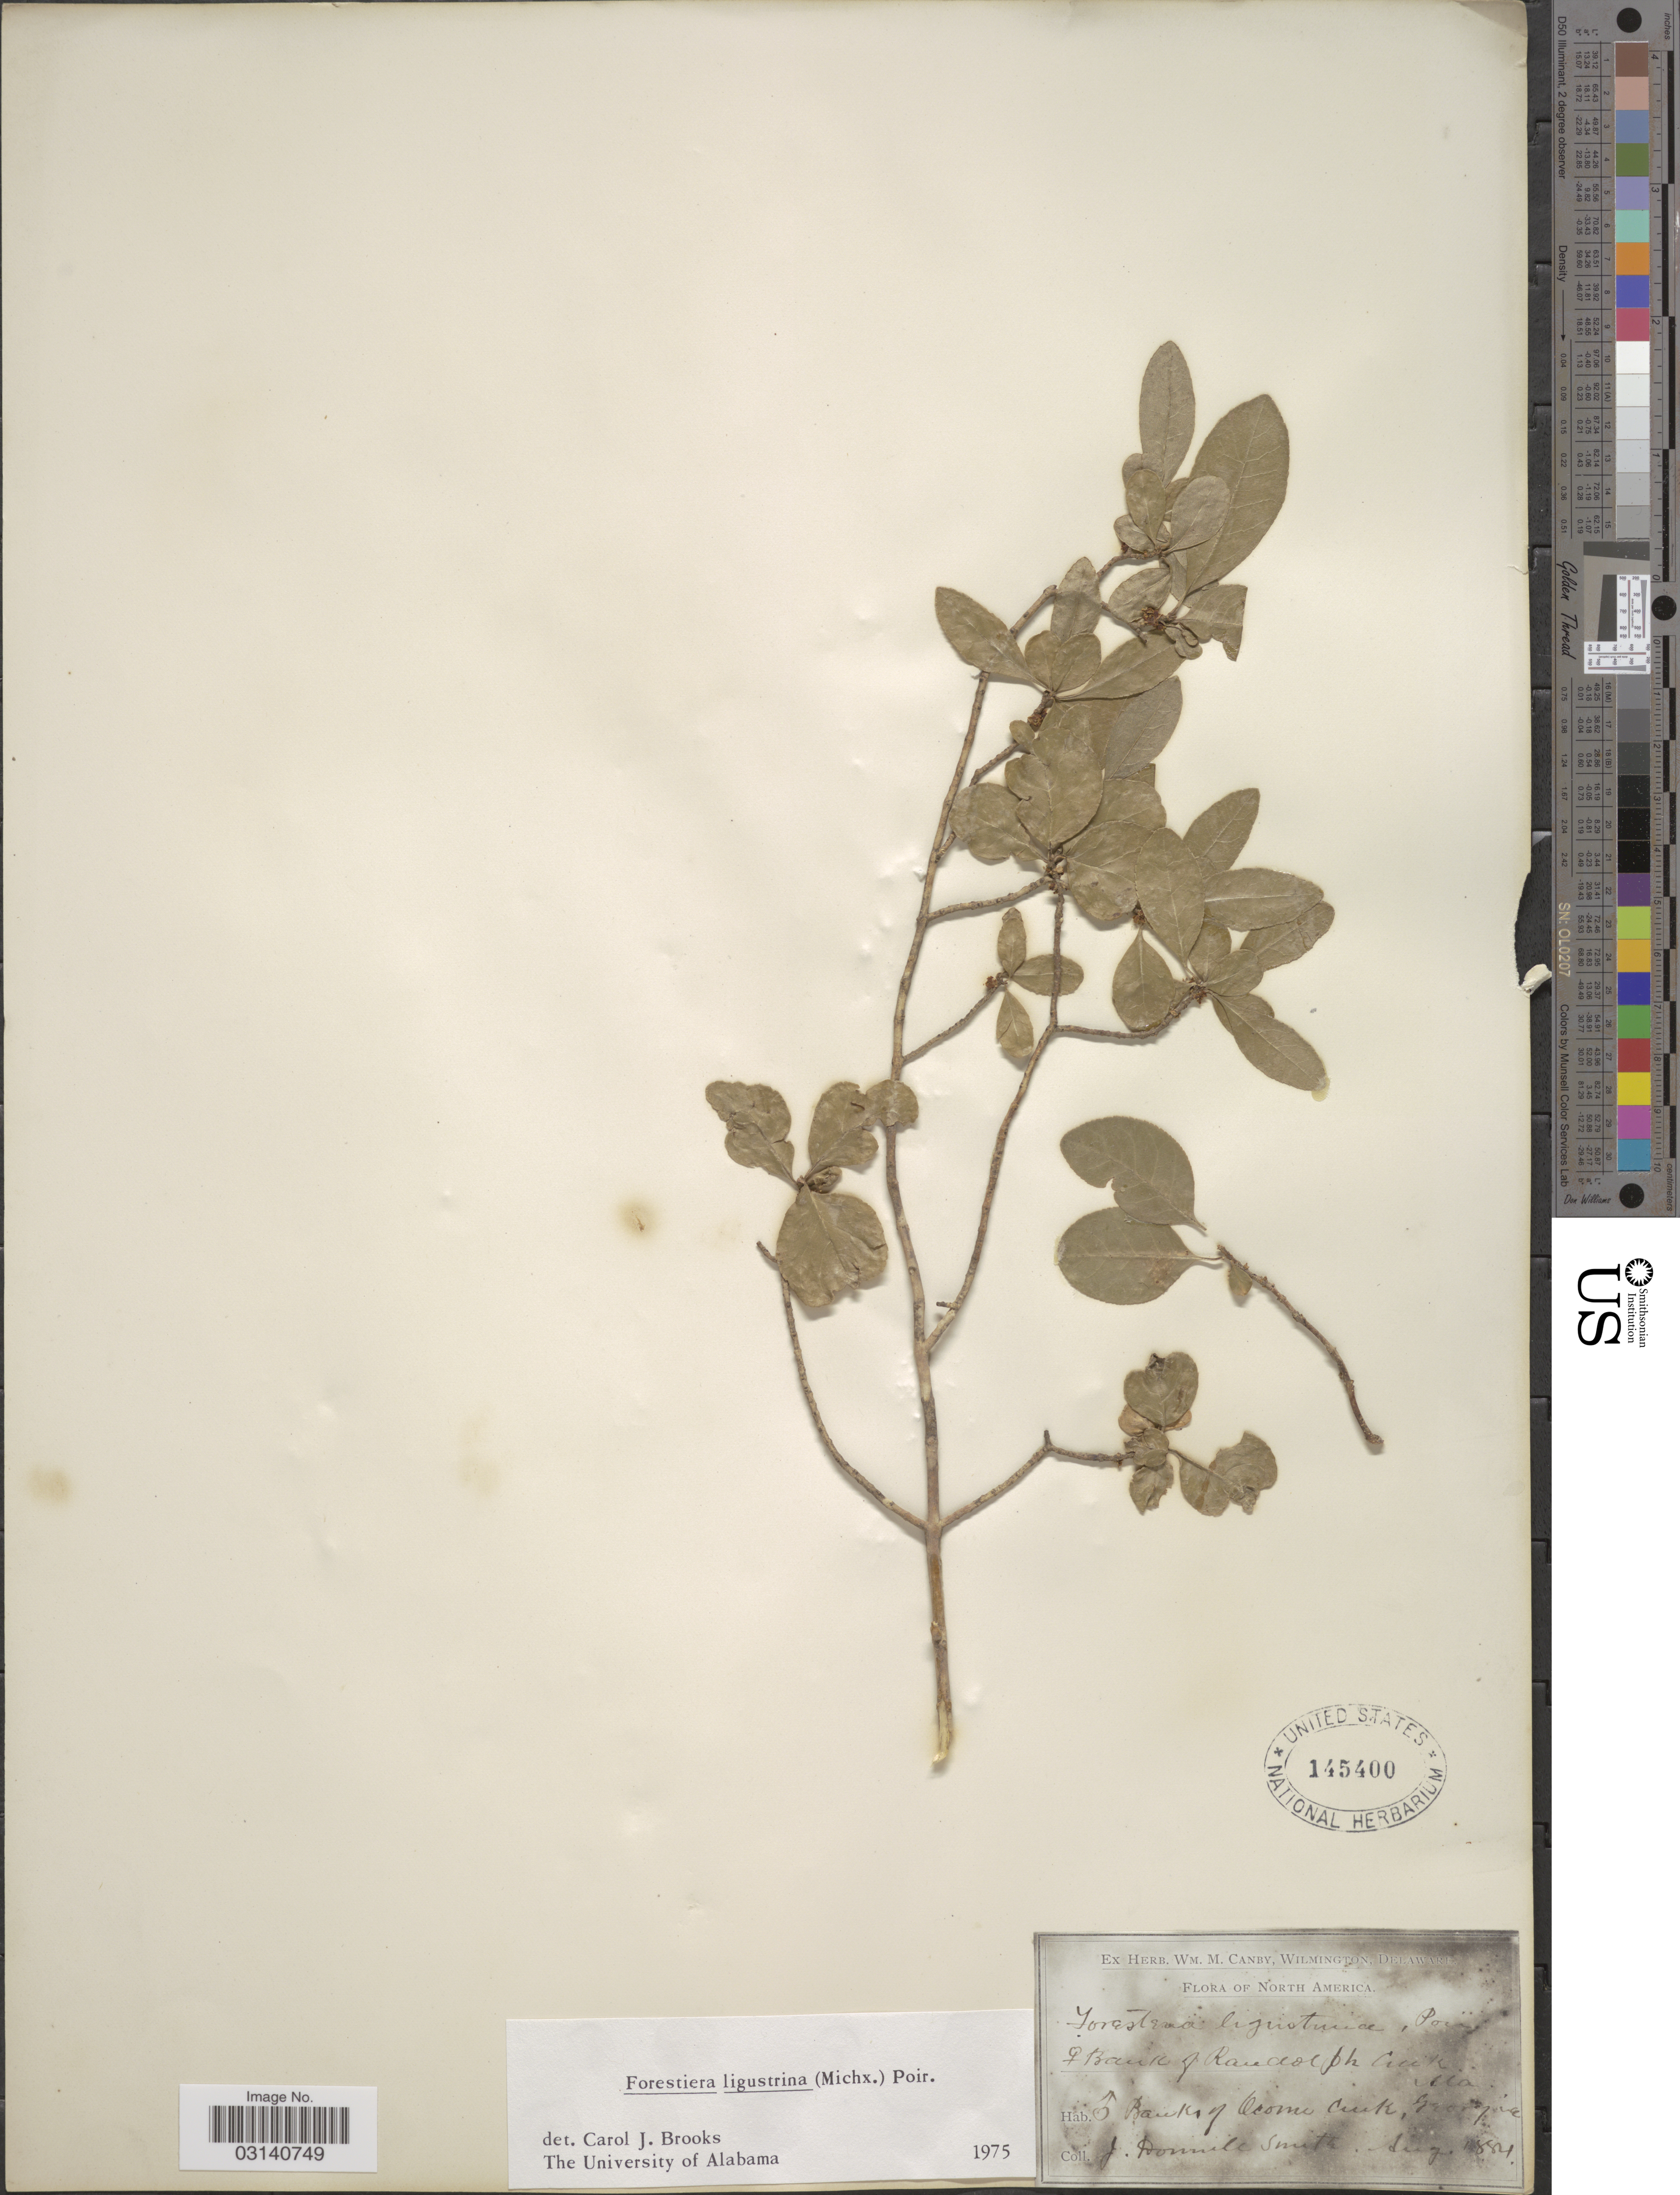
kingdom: Plantae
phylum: Tracheophyta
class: Magnoliopsida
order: Lamiales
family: Oleaceae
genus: Forestiera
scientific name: Forestiera ligustrina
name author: (Michx.) Poir.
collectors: J. Donnell Smith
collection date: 1884-08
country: United States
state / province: Georgia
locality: Banks of Oconee Creek.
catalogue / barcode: US 145400